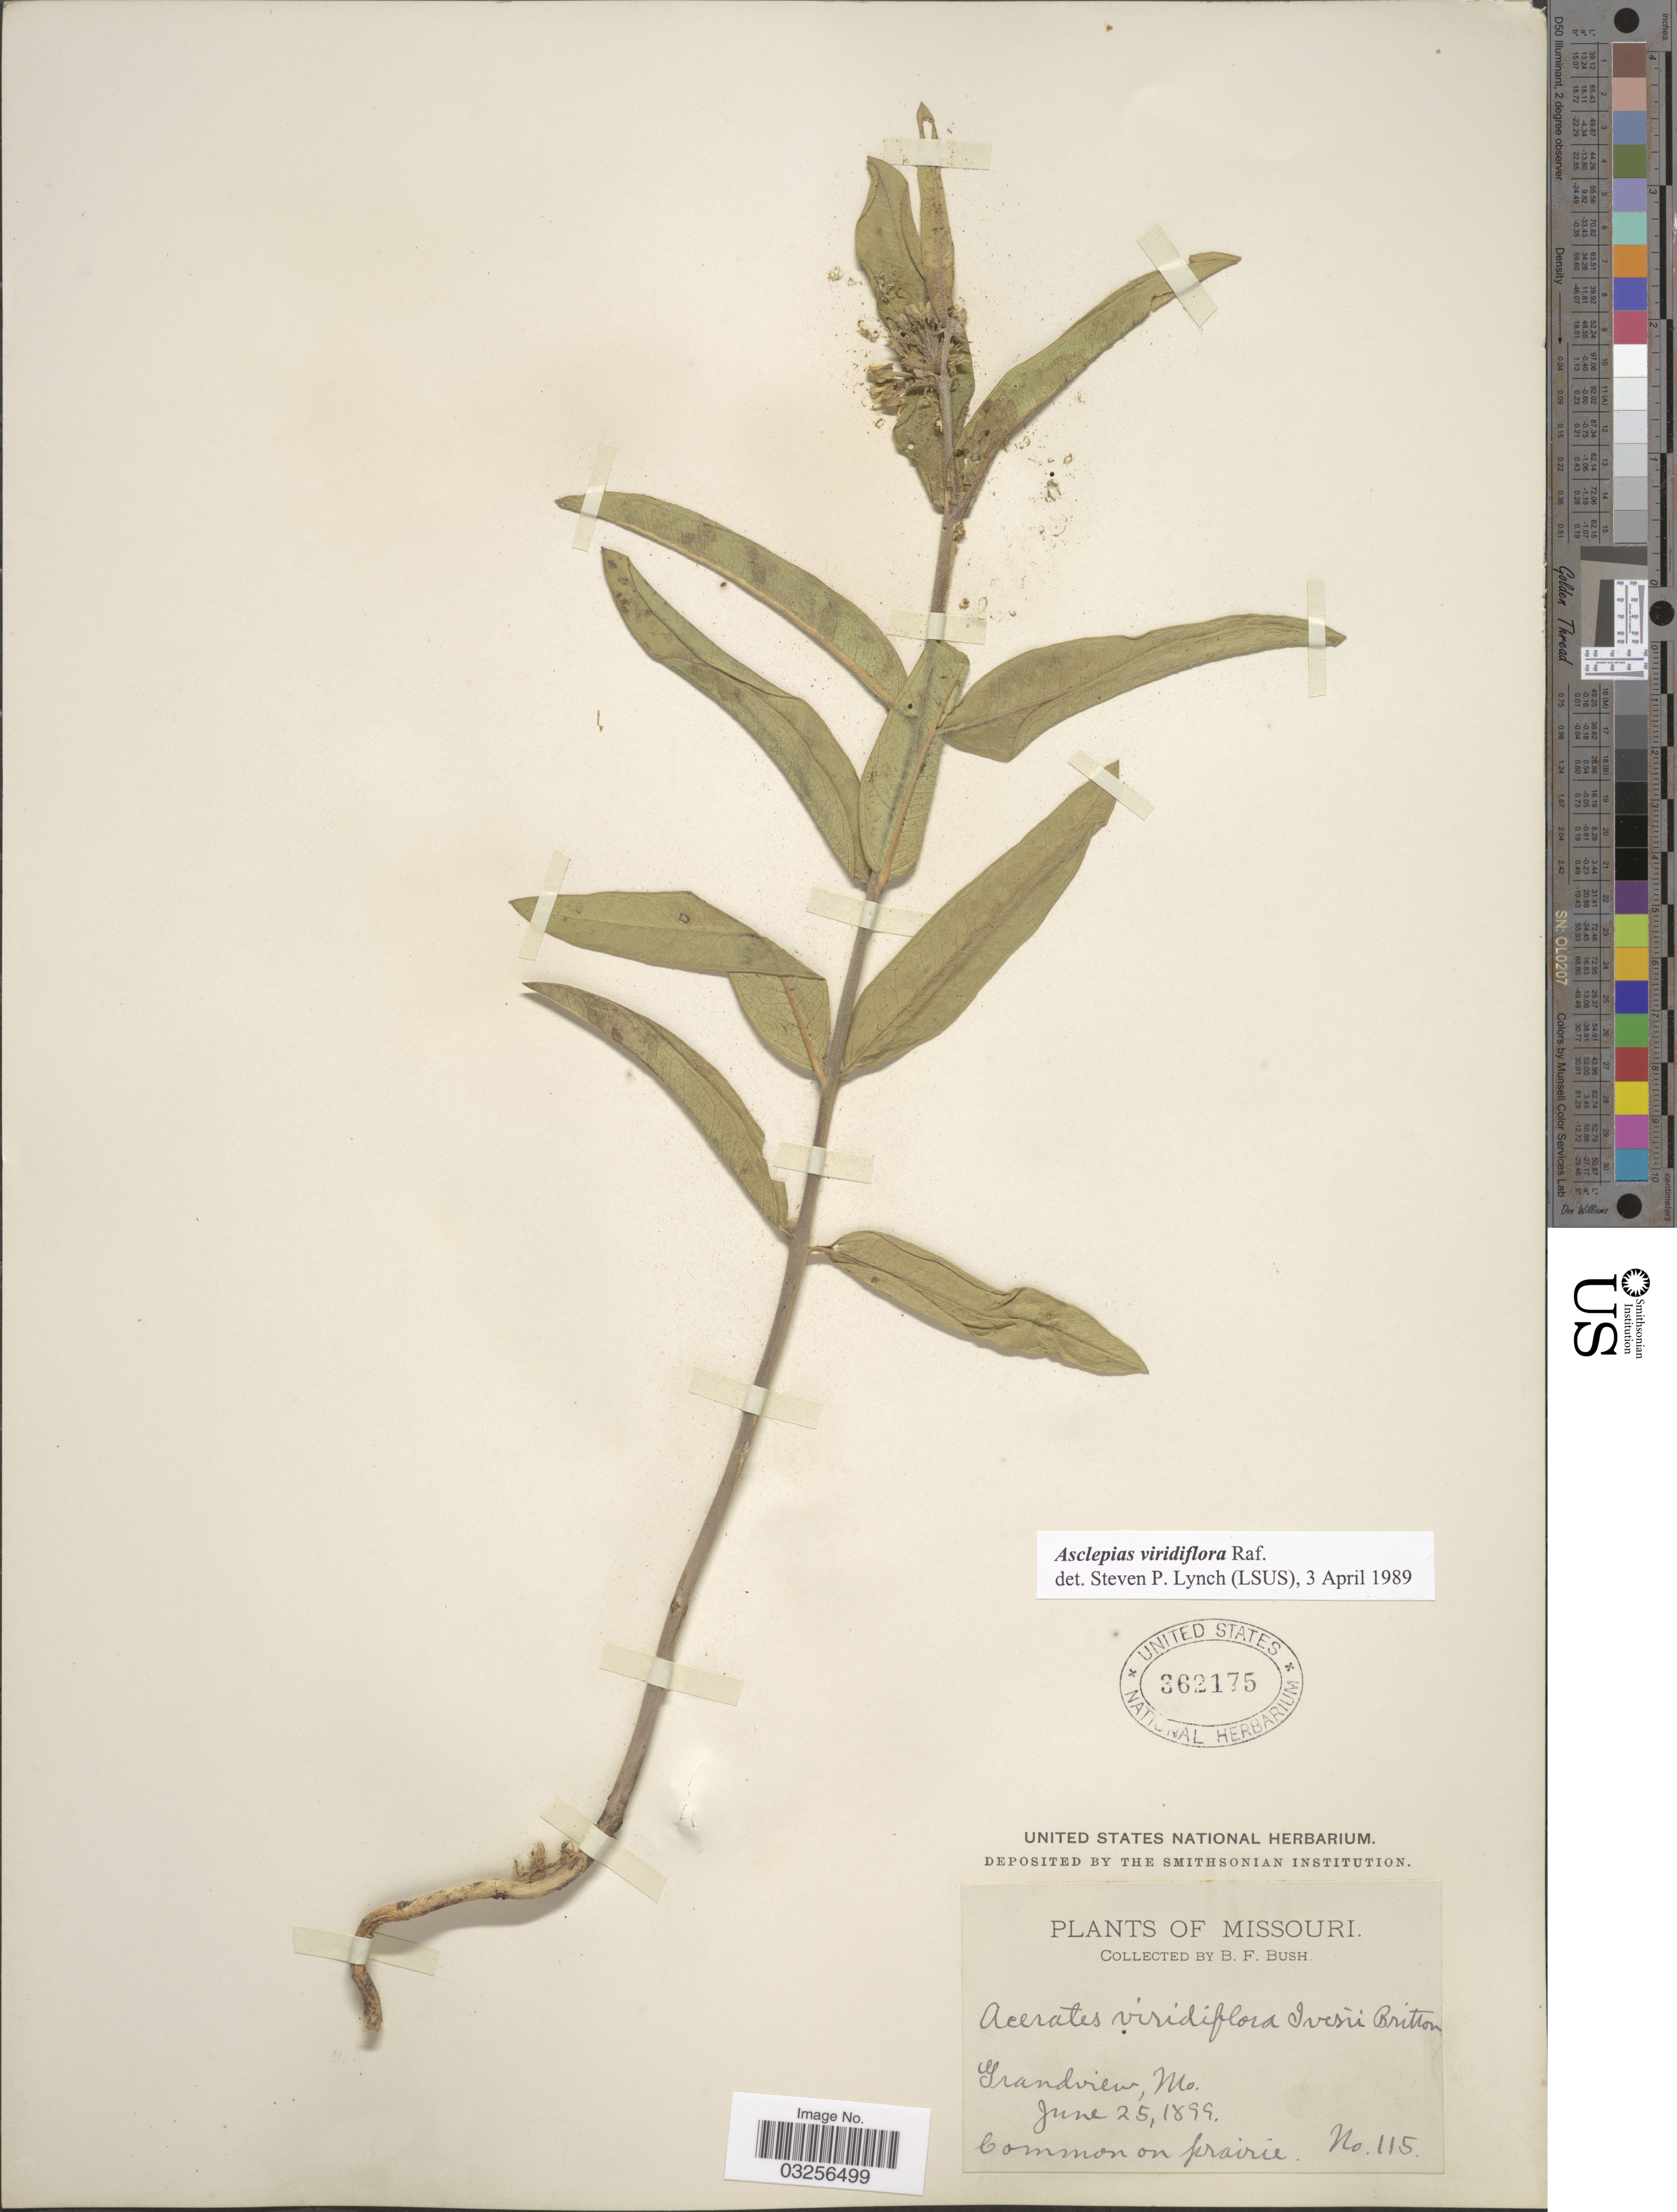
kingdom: Plantae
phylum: Tracheophyta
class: Magnoliopsida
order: Gentianales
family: Apocynaceae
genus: Asclepias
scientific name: Asclepias viridiflora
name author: Raf.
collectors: B. F. Bush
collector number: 115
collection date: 1899-06-25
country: United States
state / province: Missouri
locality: Grandview, Mo.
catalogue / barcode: US 362175